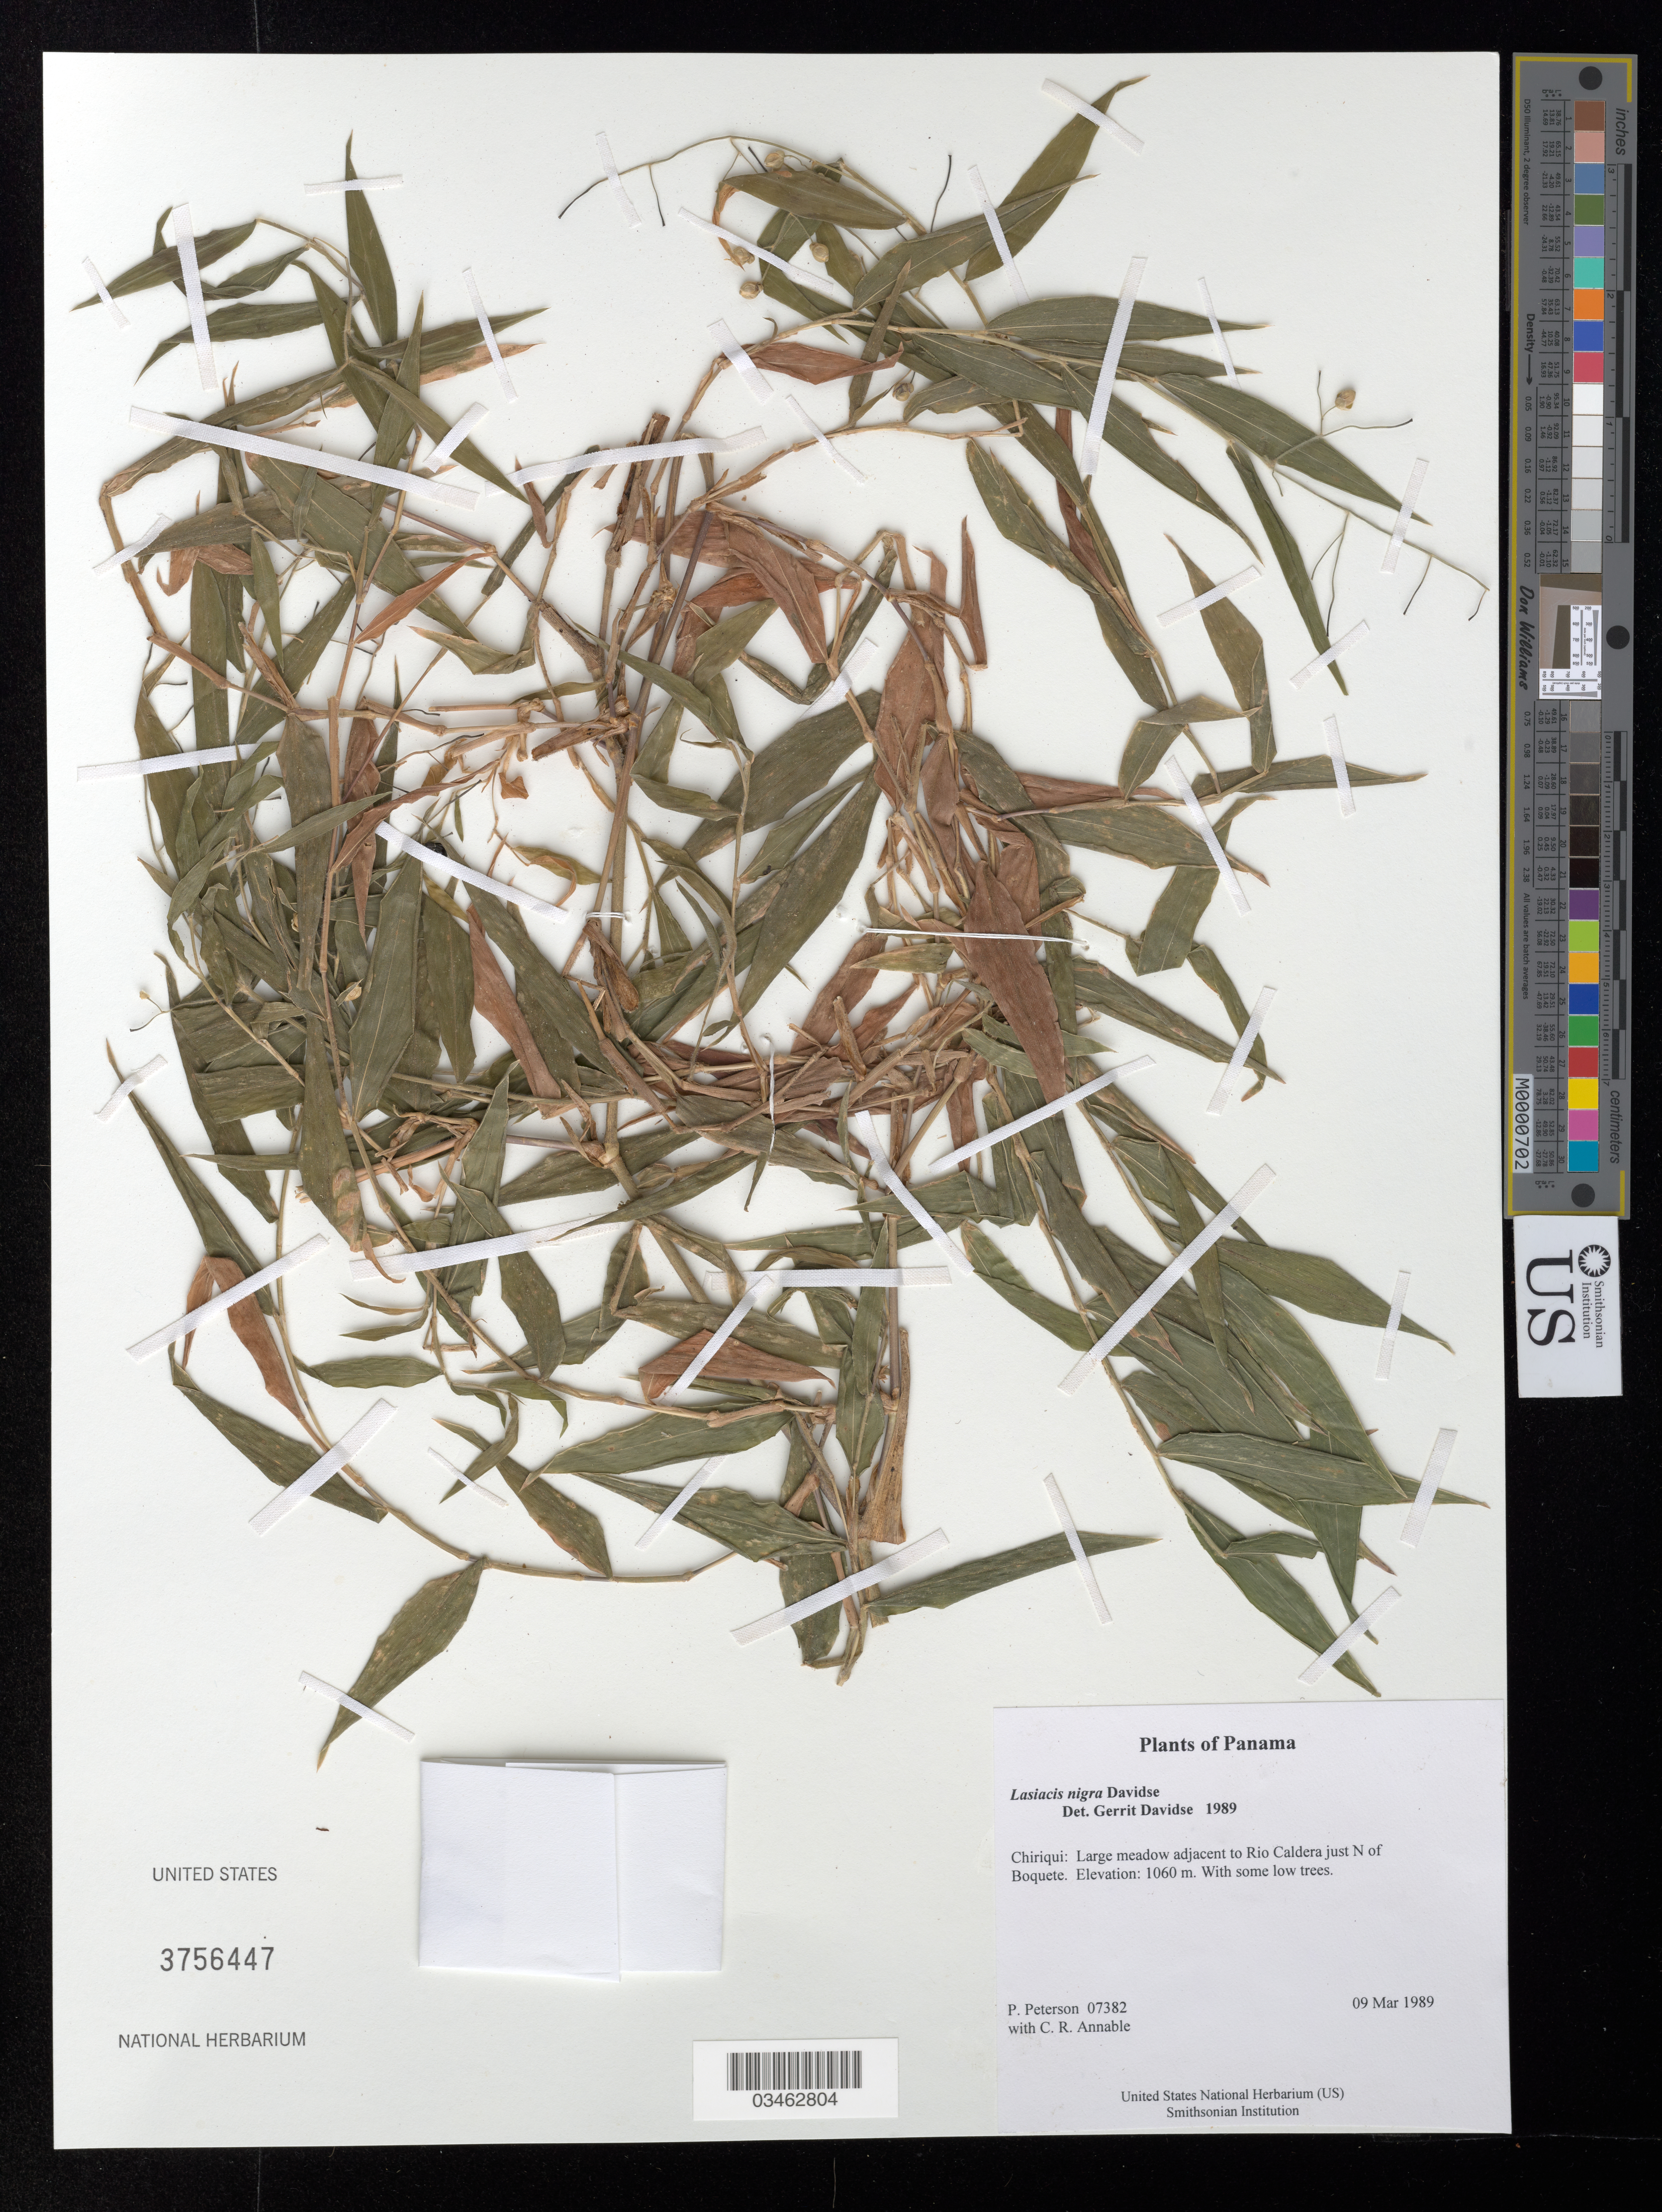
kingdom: Plantae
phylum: Tracheophyta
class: Liliopsida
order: Poales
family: Poaceae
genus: Lasiacis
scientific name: Lasiacis nigra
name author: Davidse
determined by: Davidse, Gerrit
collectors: P. M. Peterson & C. R. Annable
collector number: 07382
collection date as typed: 09 Mar 1989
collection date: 1989-03-09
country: Panama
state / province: Chiriqui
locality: Large meadow adjacent to Rio Caldera just N of Boquete.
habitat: With some low trees.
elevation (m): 1060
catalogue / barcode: US 3756447